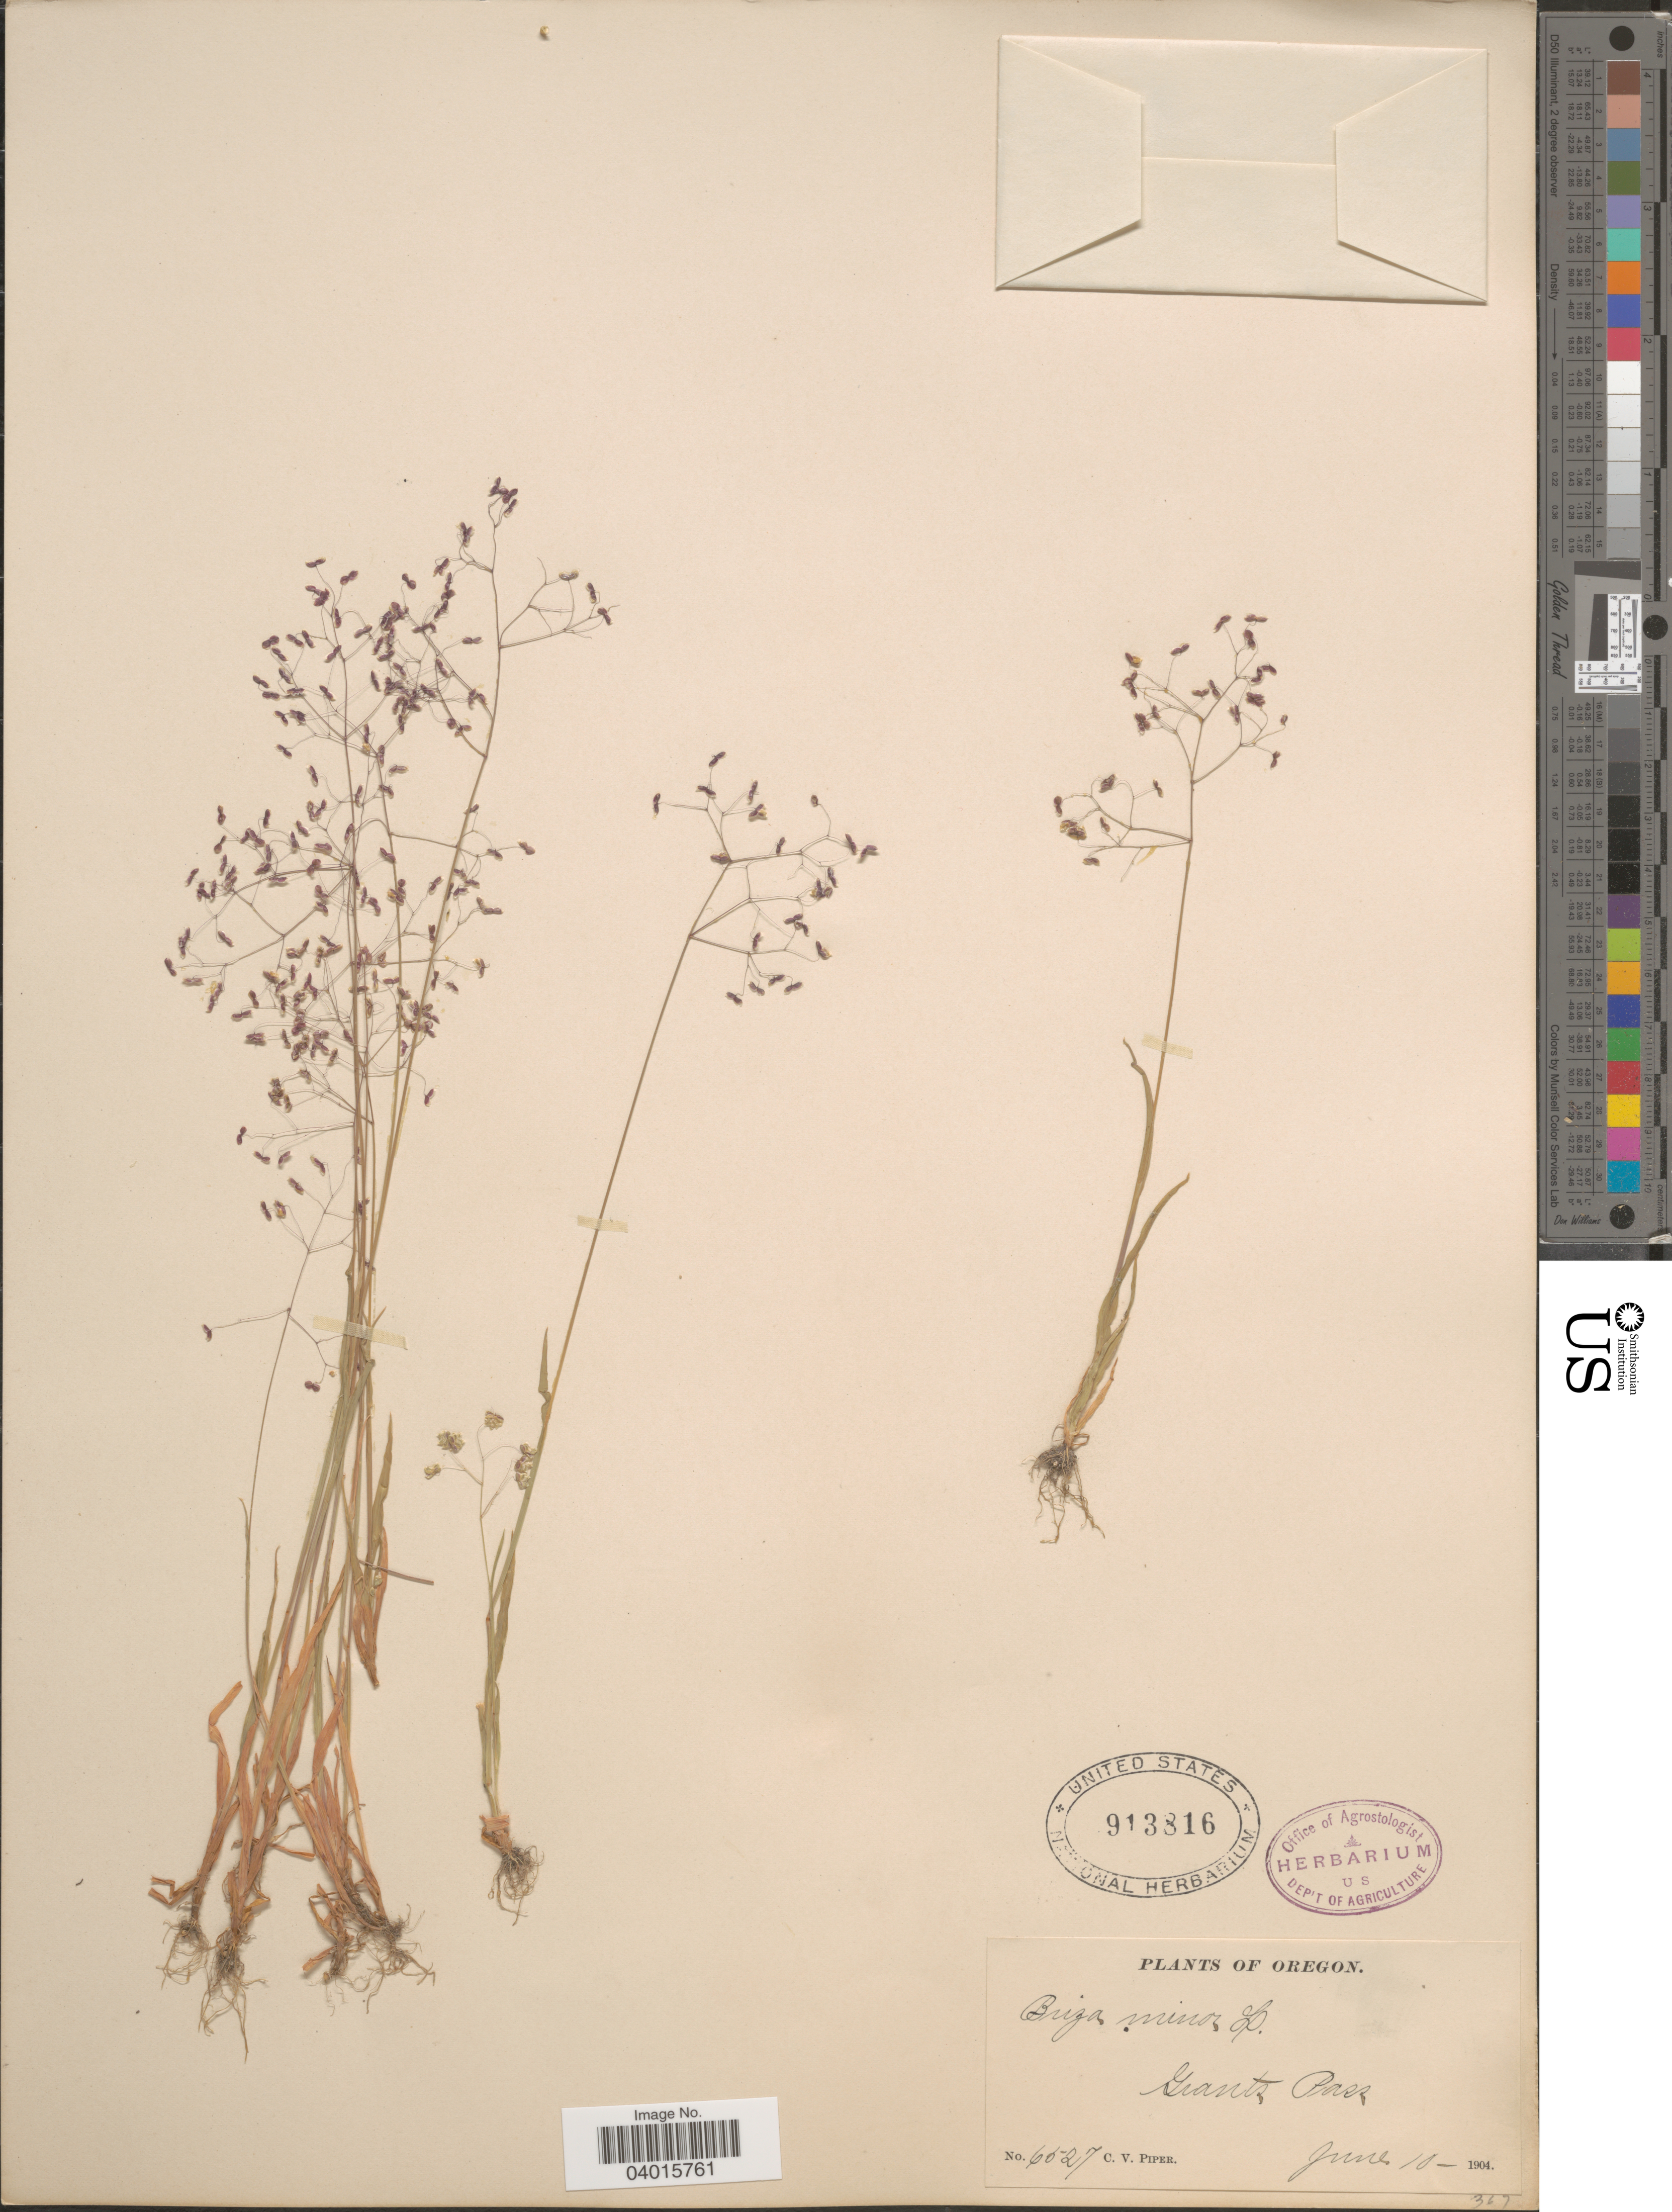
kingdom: Plantae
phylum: Tracheophyta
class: Liliopsida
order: Poales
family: Poaceae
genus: Briza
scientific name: Briza minor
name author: L.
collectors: C. V. Piper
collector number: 6527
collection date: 1904-06-10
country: United States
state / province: Oregon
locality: Giants Pass.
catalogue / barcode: US 913816